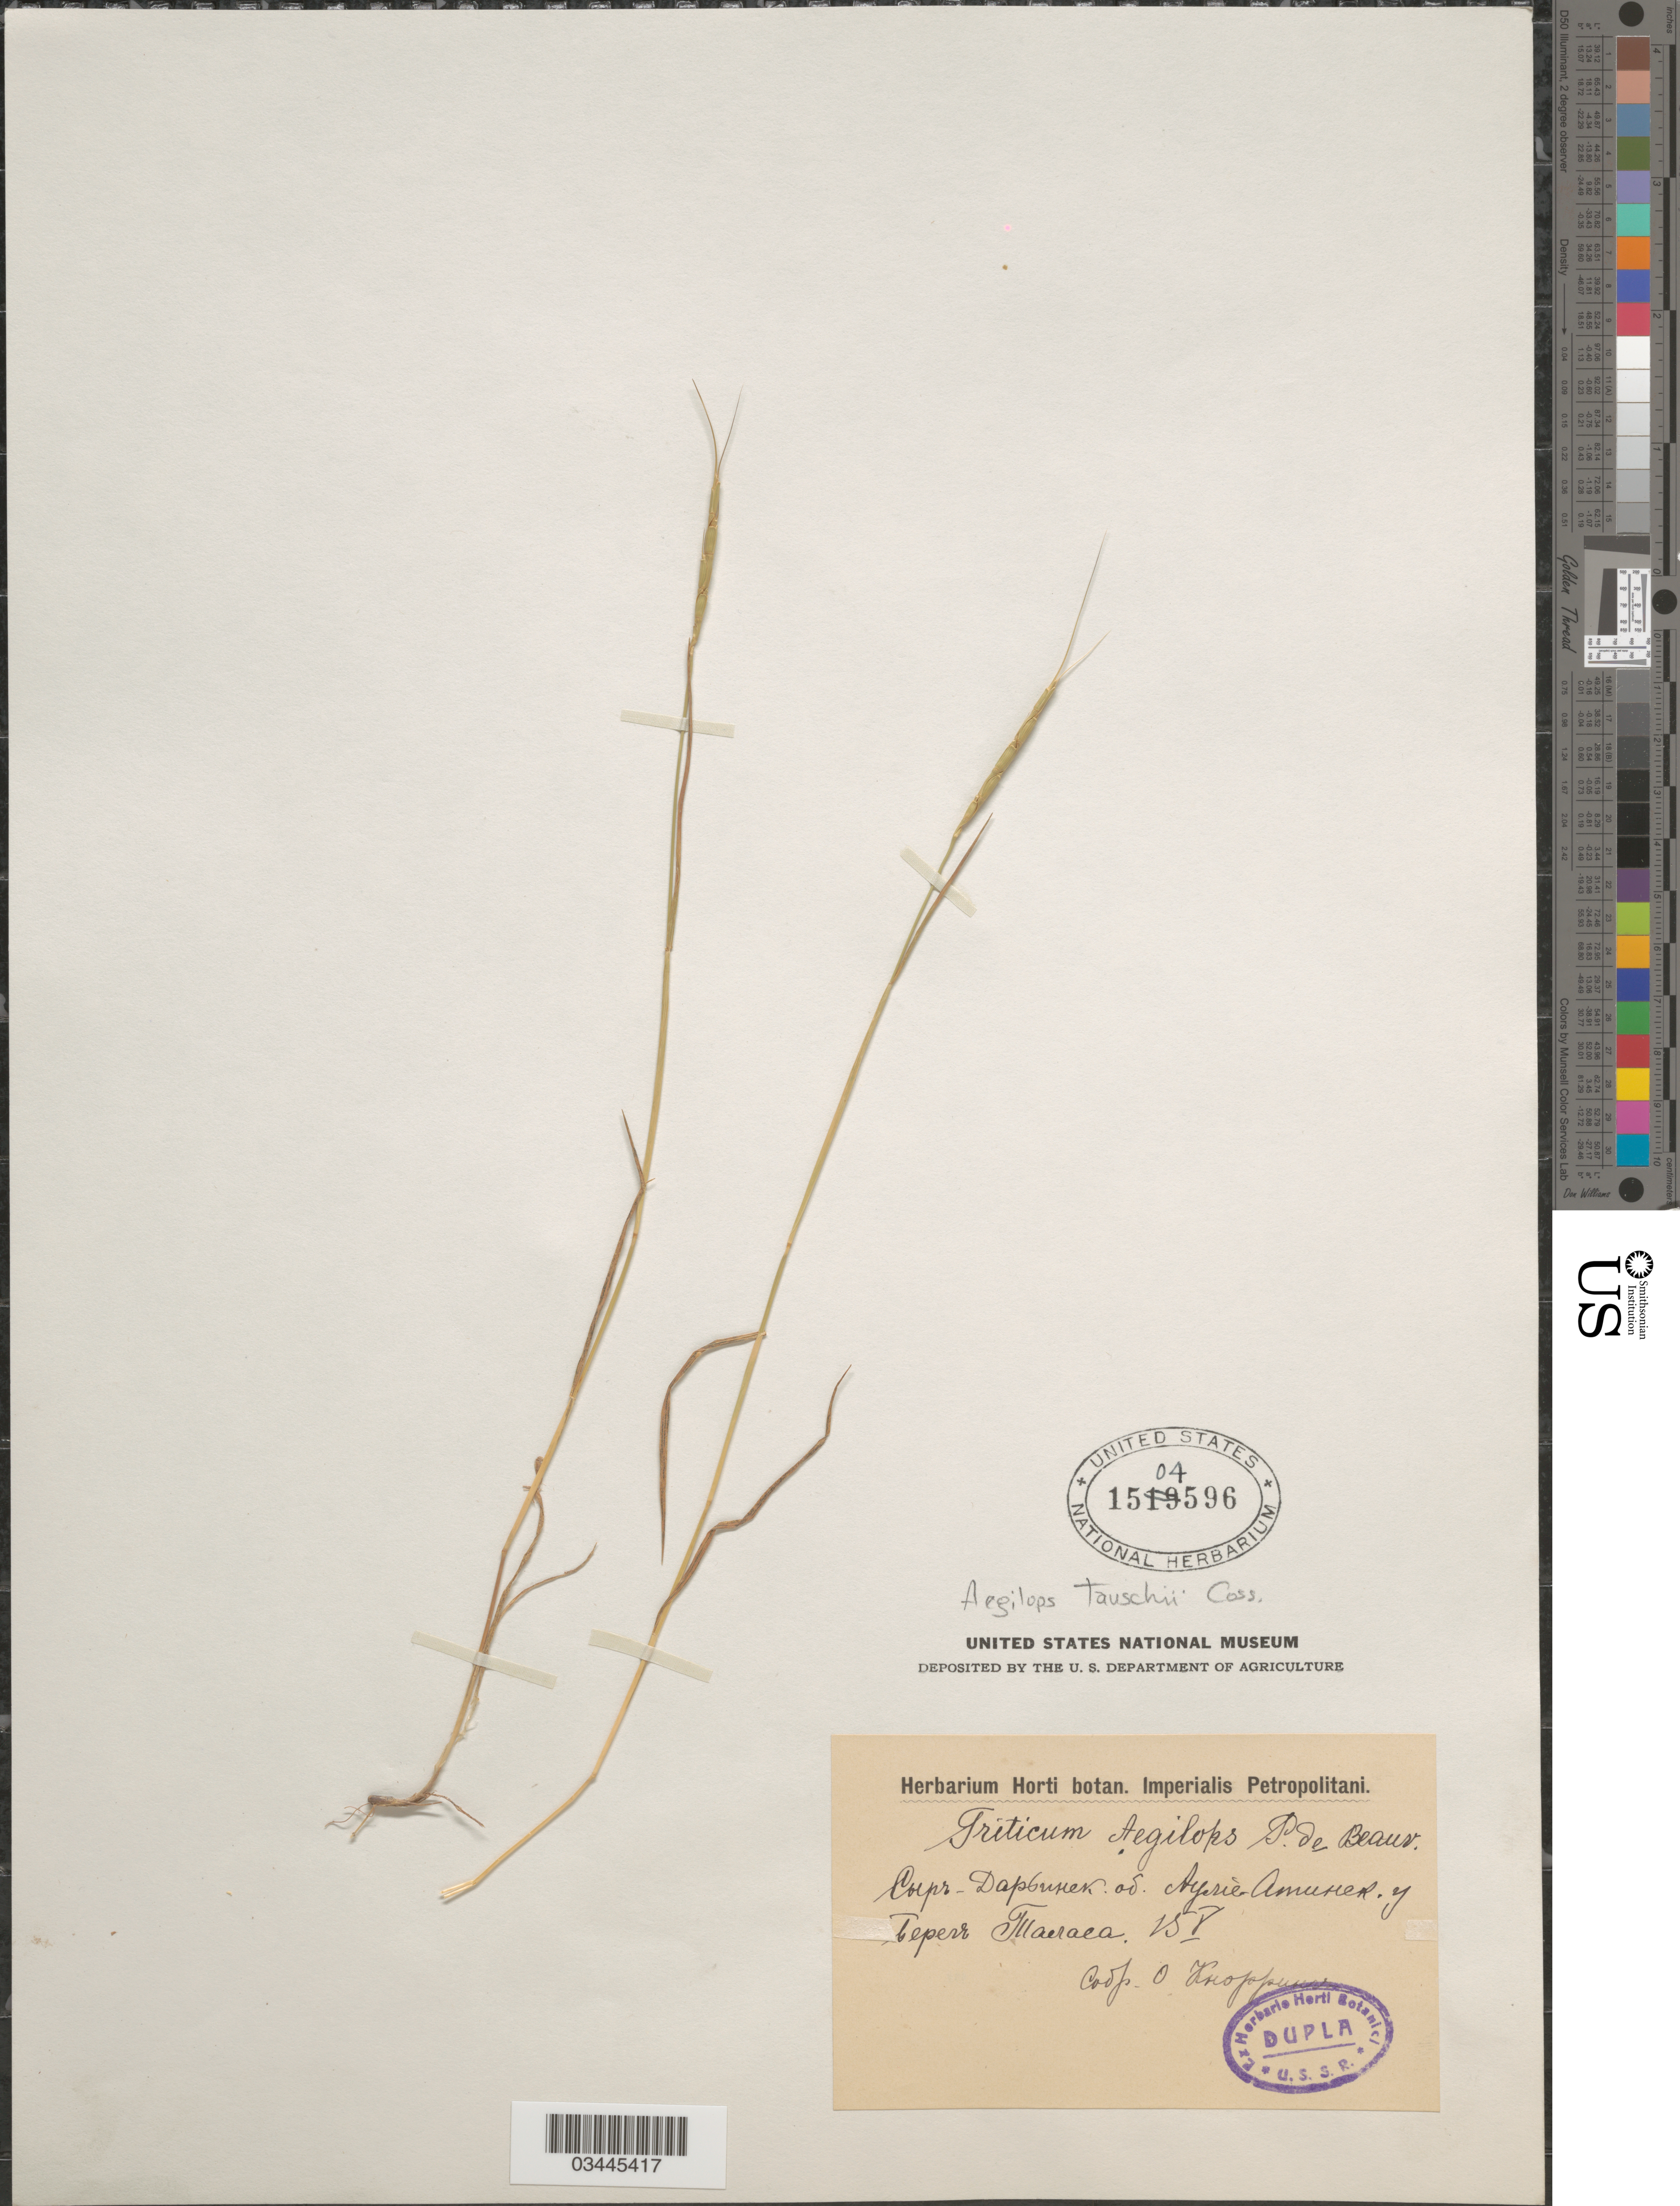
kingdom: Plantae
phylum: Tracheophyta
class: Liliopsida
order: Poales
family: Poaceae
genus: Aegilops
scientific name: Aegilops tauschii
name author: Coss.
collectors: O. Knorring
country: Kazakhstan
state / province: Zhambyl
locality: Shore of river Talas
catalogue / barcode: US 1504596